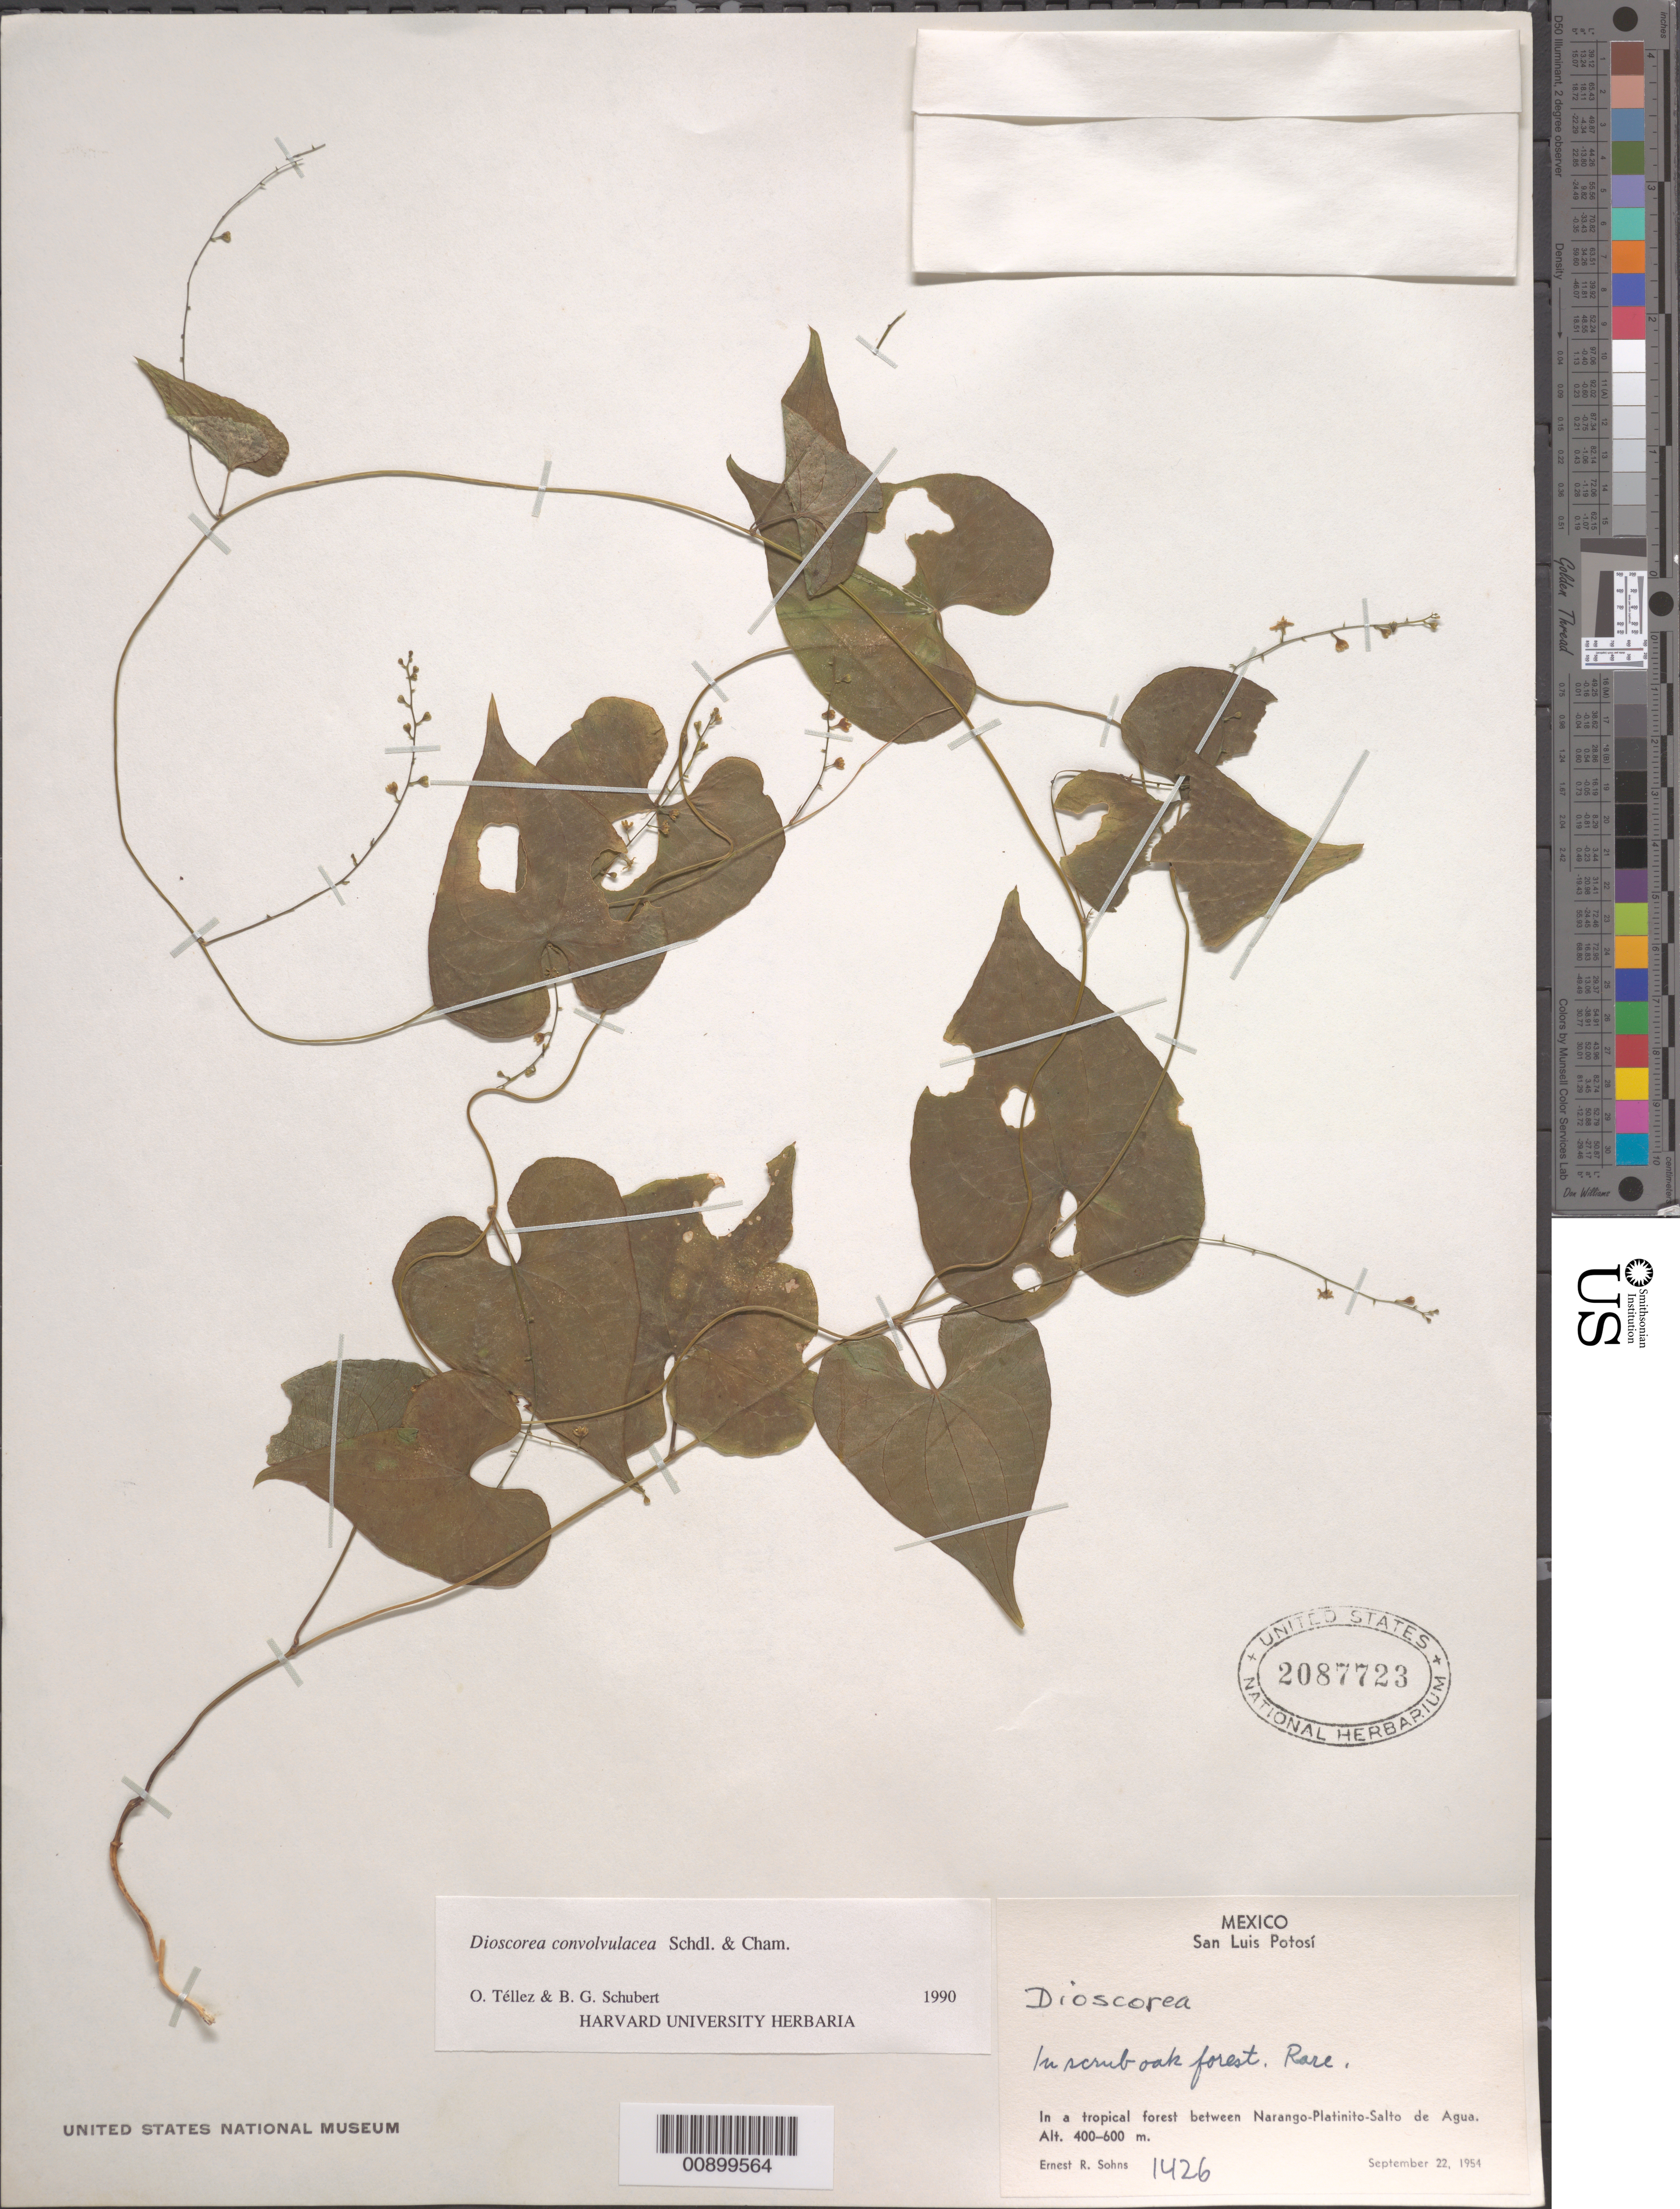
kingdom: Plantae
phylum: Tracheophyta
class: Liliopsida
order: Dioscoreales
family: Dioscoreaceae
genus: Dioscorea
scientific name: Dioscorea convolvulacea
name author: Schltdl. & Cham.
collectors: E. R. Sohns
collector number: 1426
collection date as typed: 22 Sep 1954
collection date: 1954-09-22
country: Mexico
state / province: San Luis Potosí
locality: San Luis Potosí: between Narango-Platinito-Salto de Agua.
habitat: In scrub oak forest.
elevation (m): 600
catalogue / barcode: US 2087723